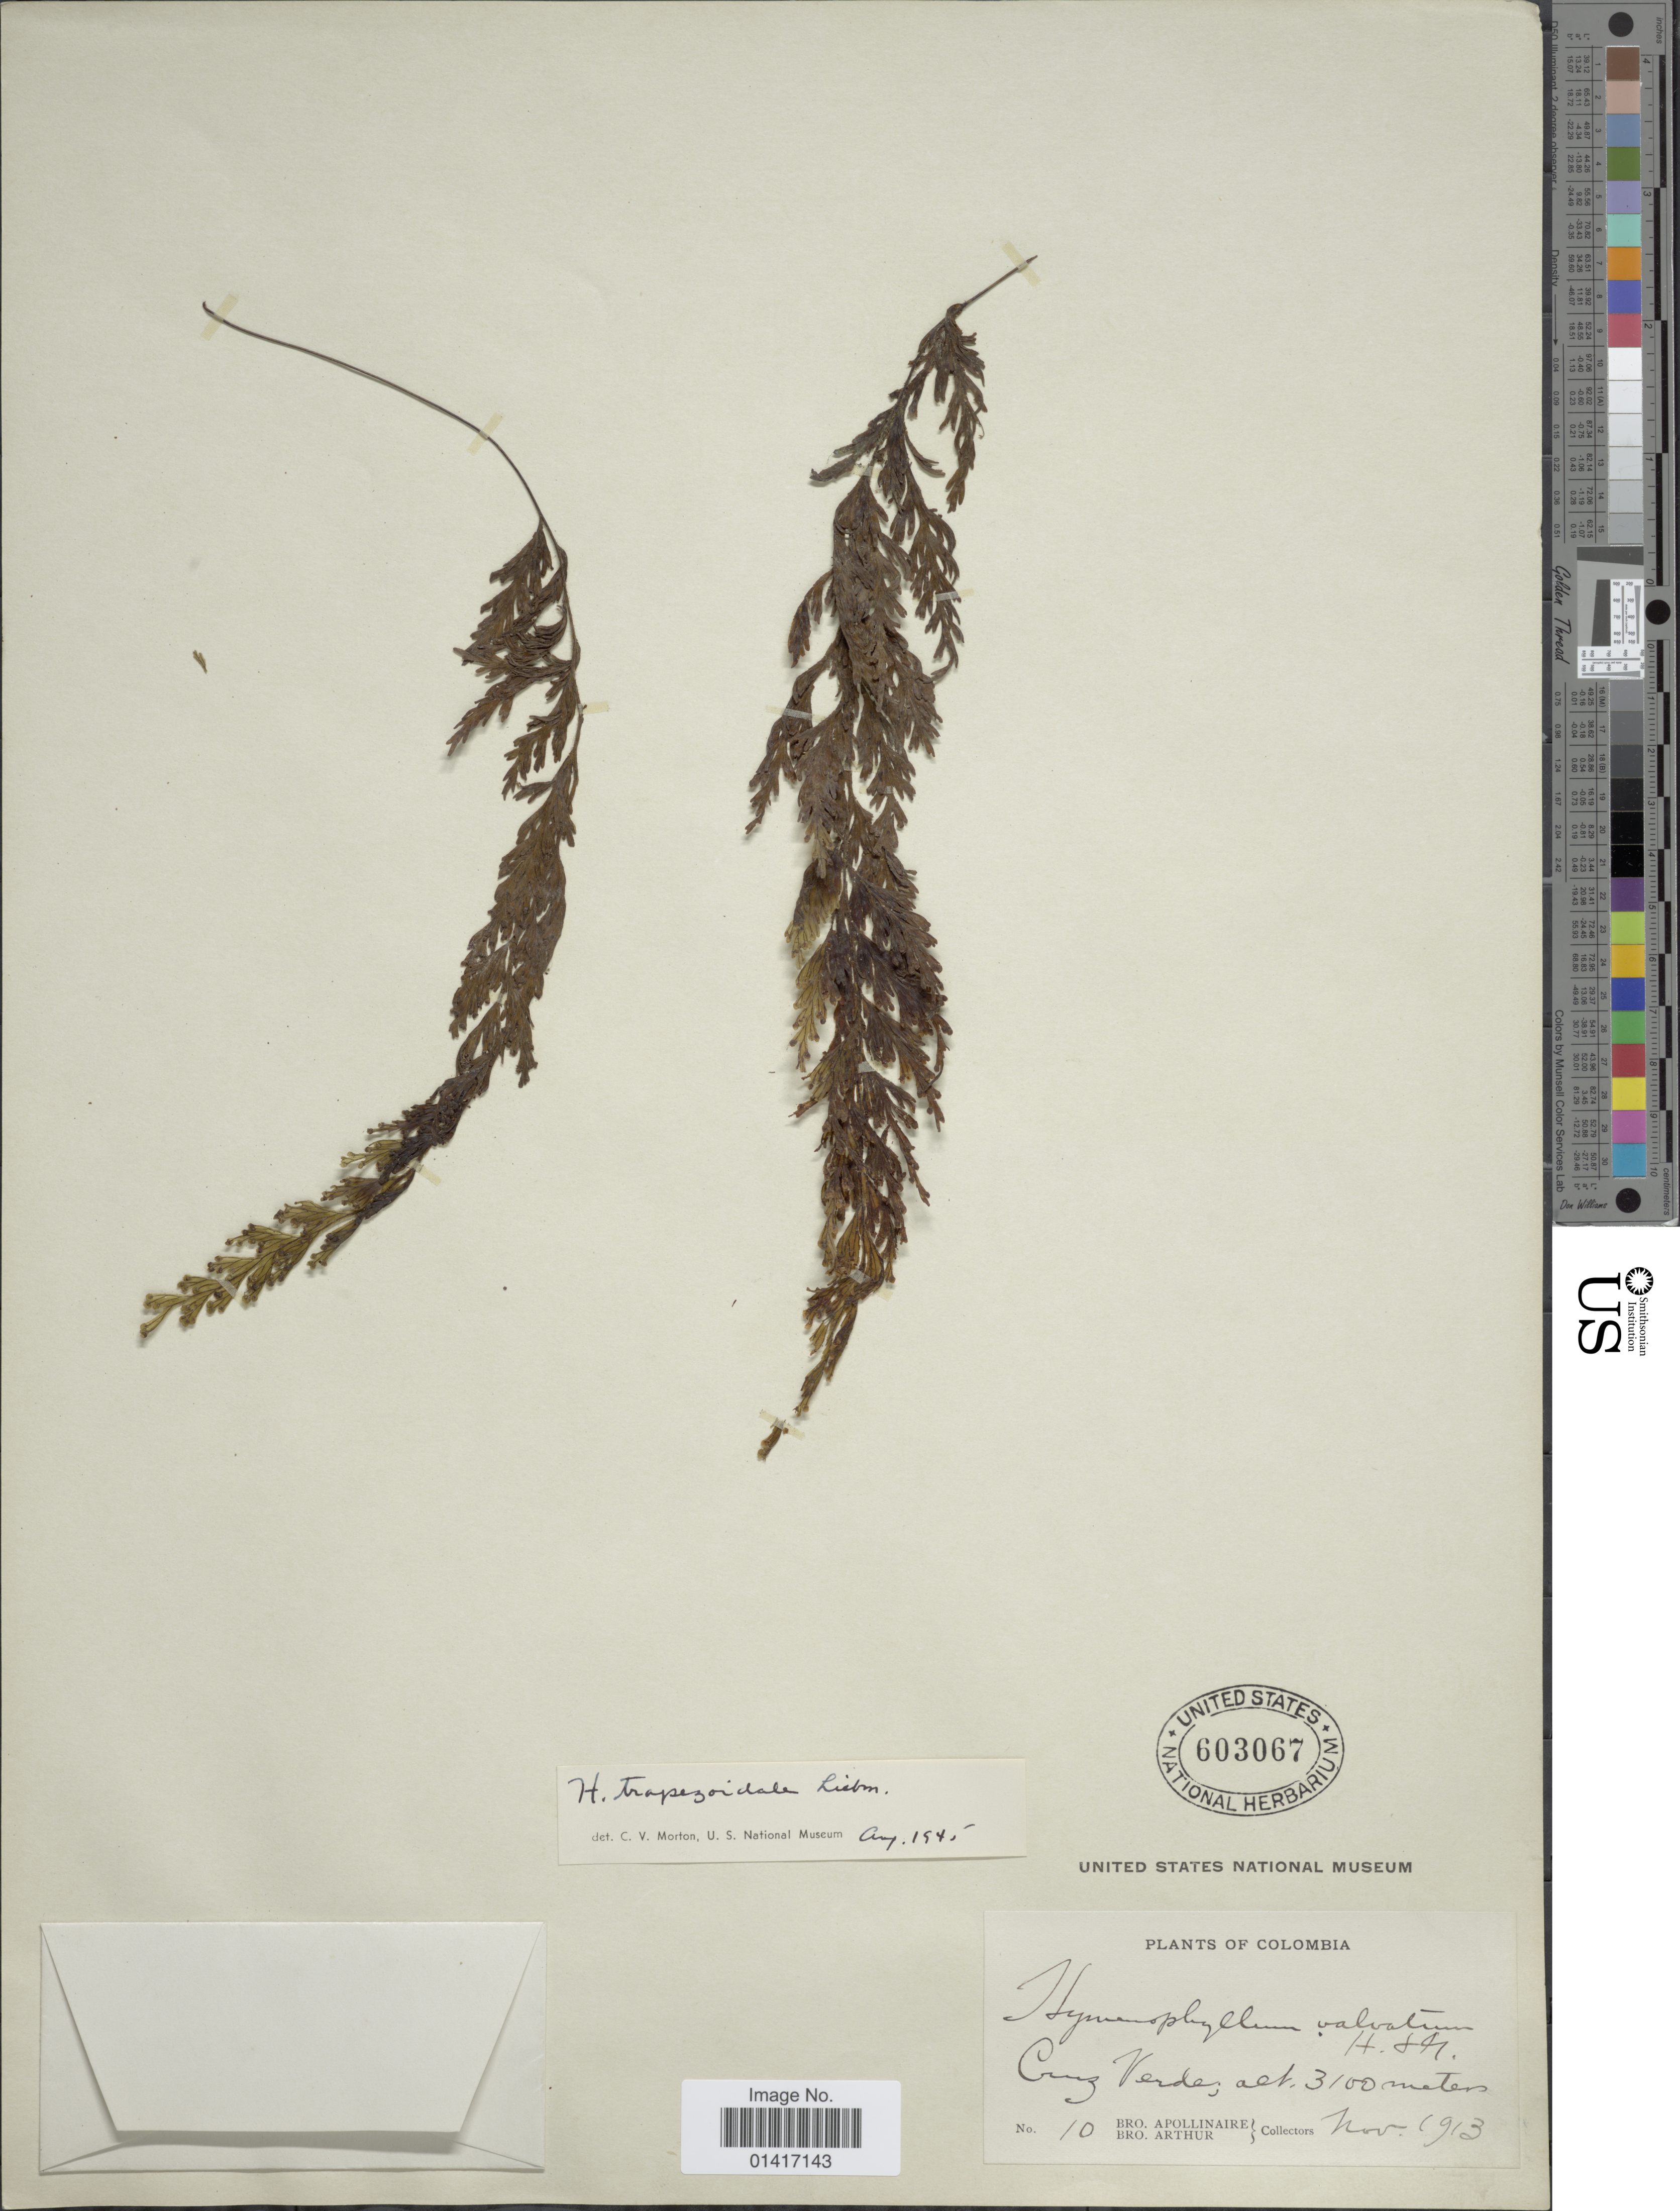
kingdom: Plantae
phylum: Tracheophyta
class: Polypodiopsida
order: Hymenophyllales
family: Hymenophyllaceae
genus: Hymenophyllum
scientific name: Hymenophyllum trapezoidale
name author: Liebm.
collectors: Bro. Apollinaire & Bro. Arthur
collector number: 10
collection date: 1913-11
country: Colombia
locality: Cruz Verde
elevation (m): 3100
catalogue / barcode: US 603067